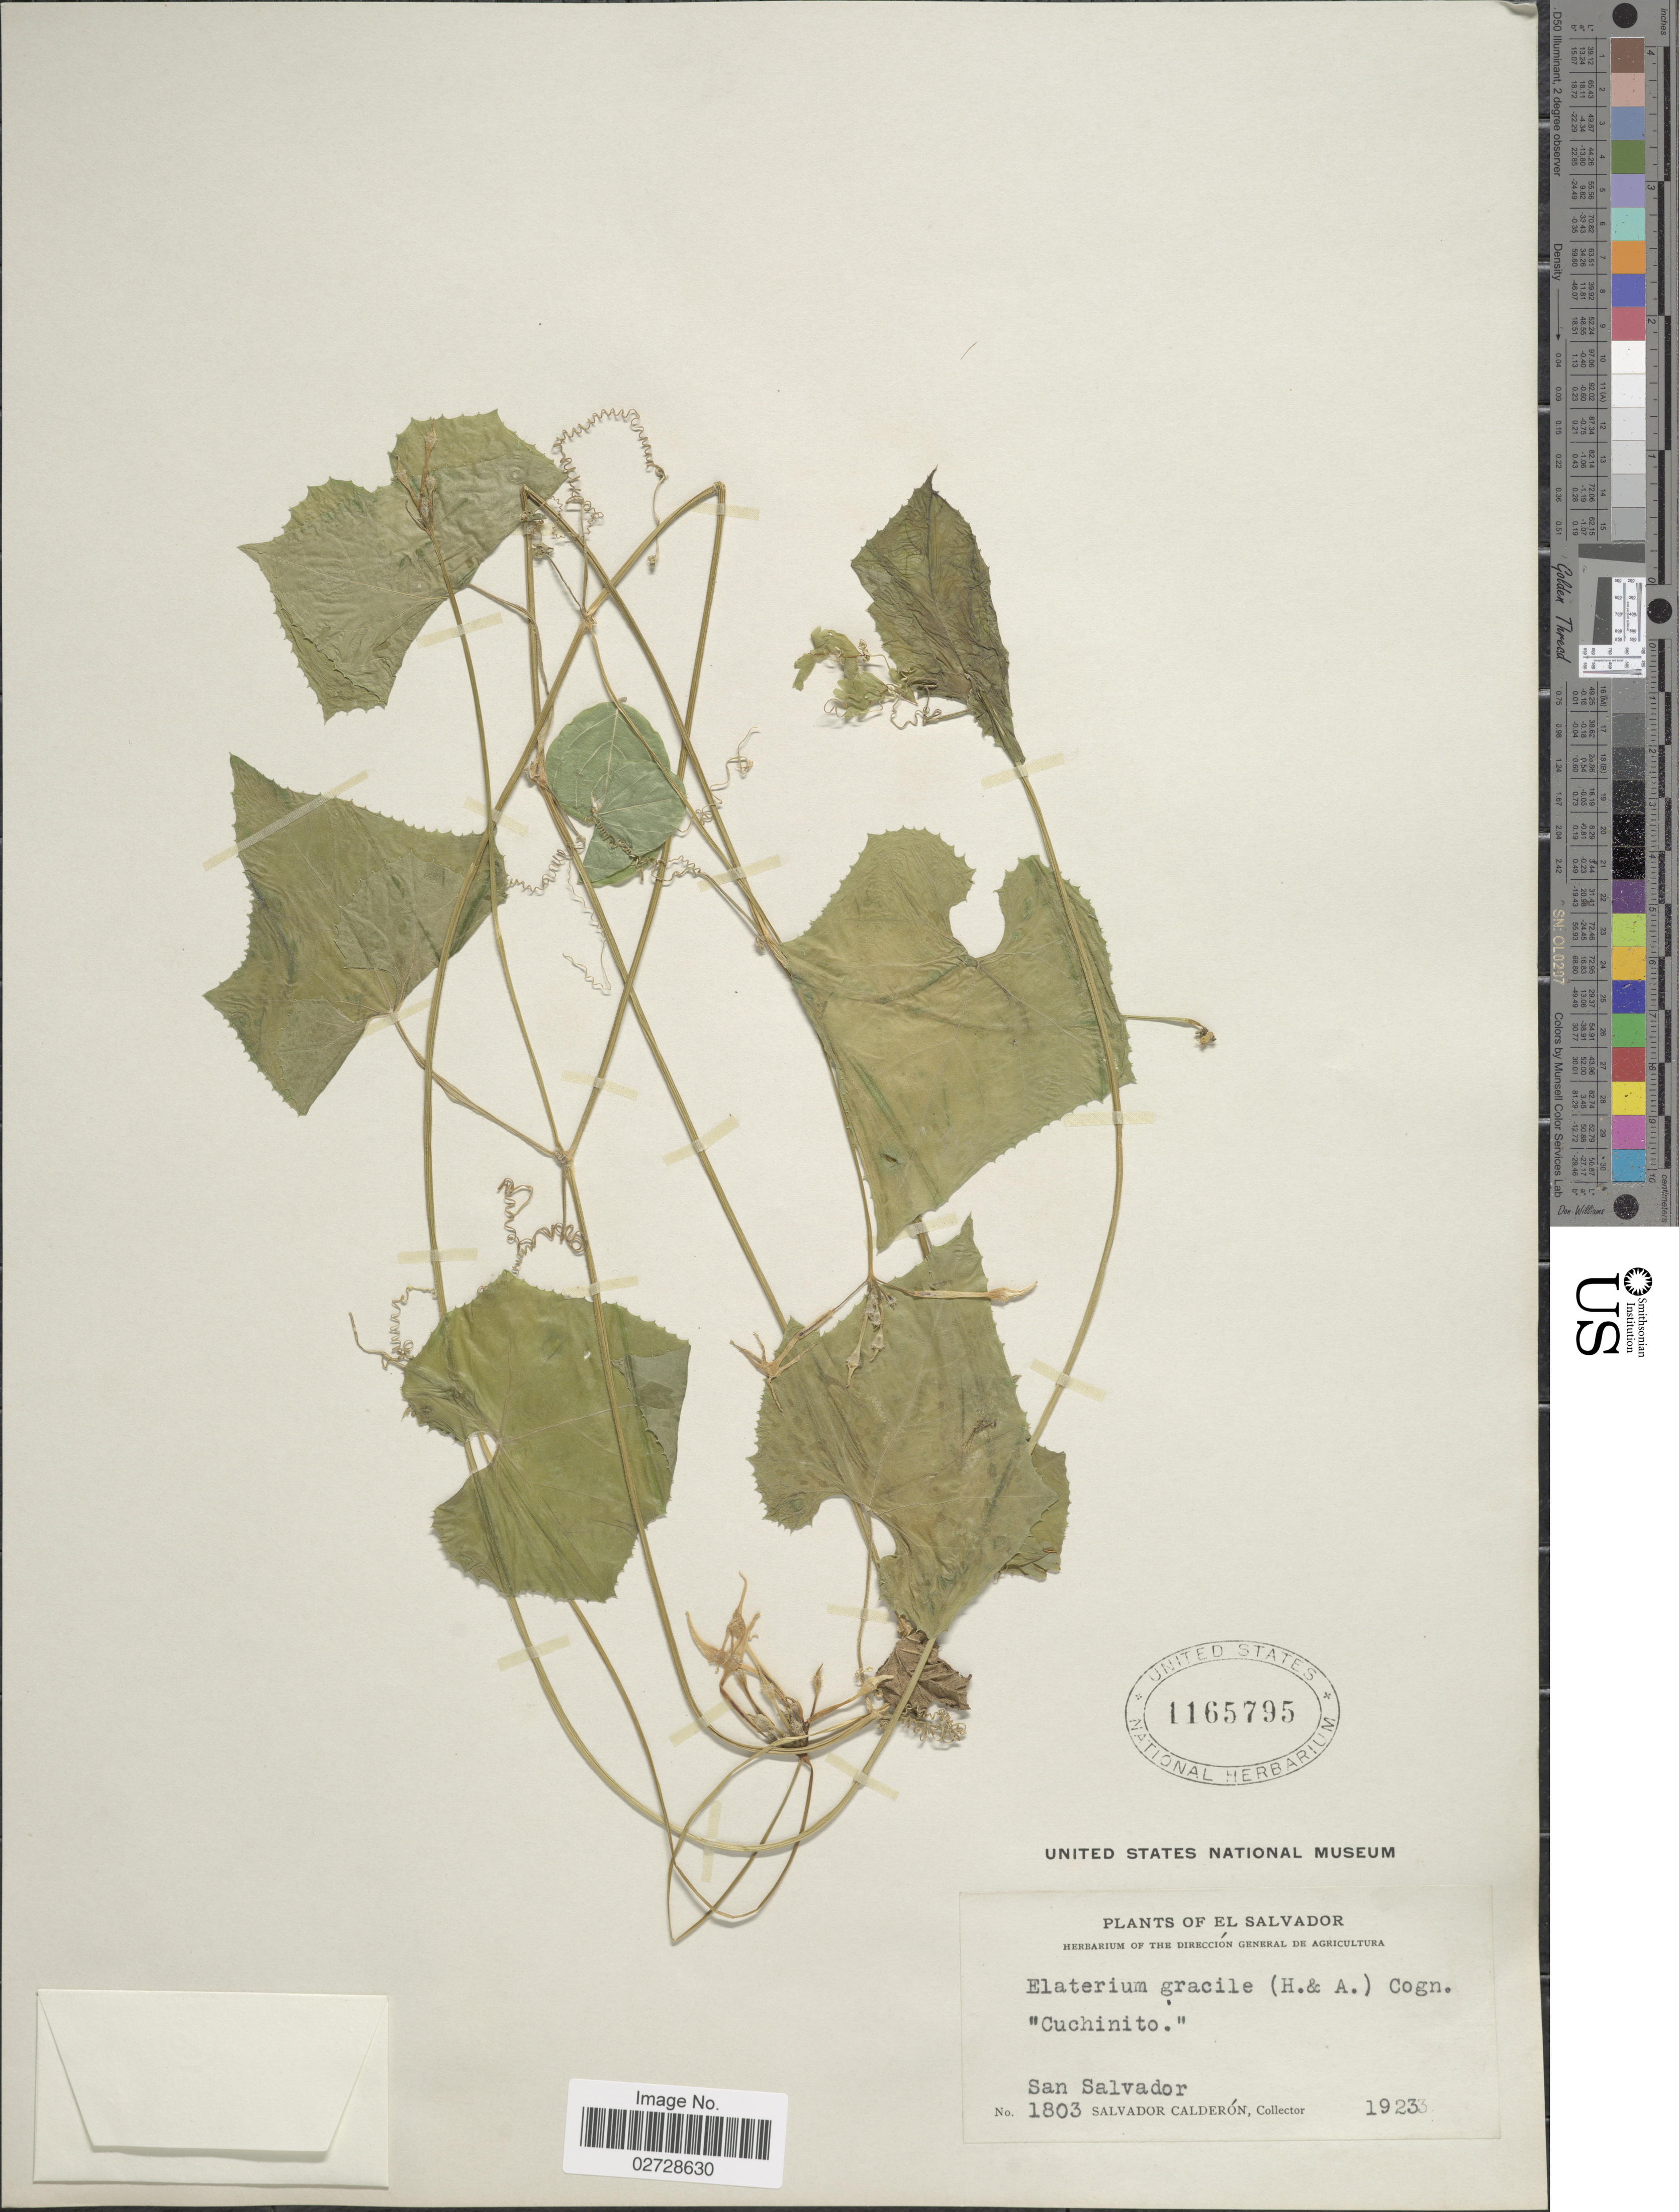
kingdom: Plantae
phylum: Tracheophyta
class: Magnoliopsida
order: Cucurbitales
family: Cucurbitaceae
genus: Cyclanthera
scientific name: Cyclanthera carthagenensis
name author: (Jacq.) H. Schaef. & S.S. Renner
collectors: S. Calderón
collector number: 1803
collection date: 1923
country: El Salvador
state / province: San Salvador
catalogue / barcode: US 1165795